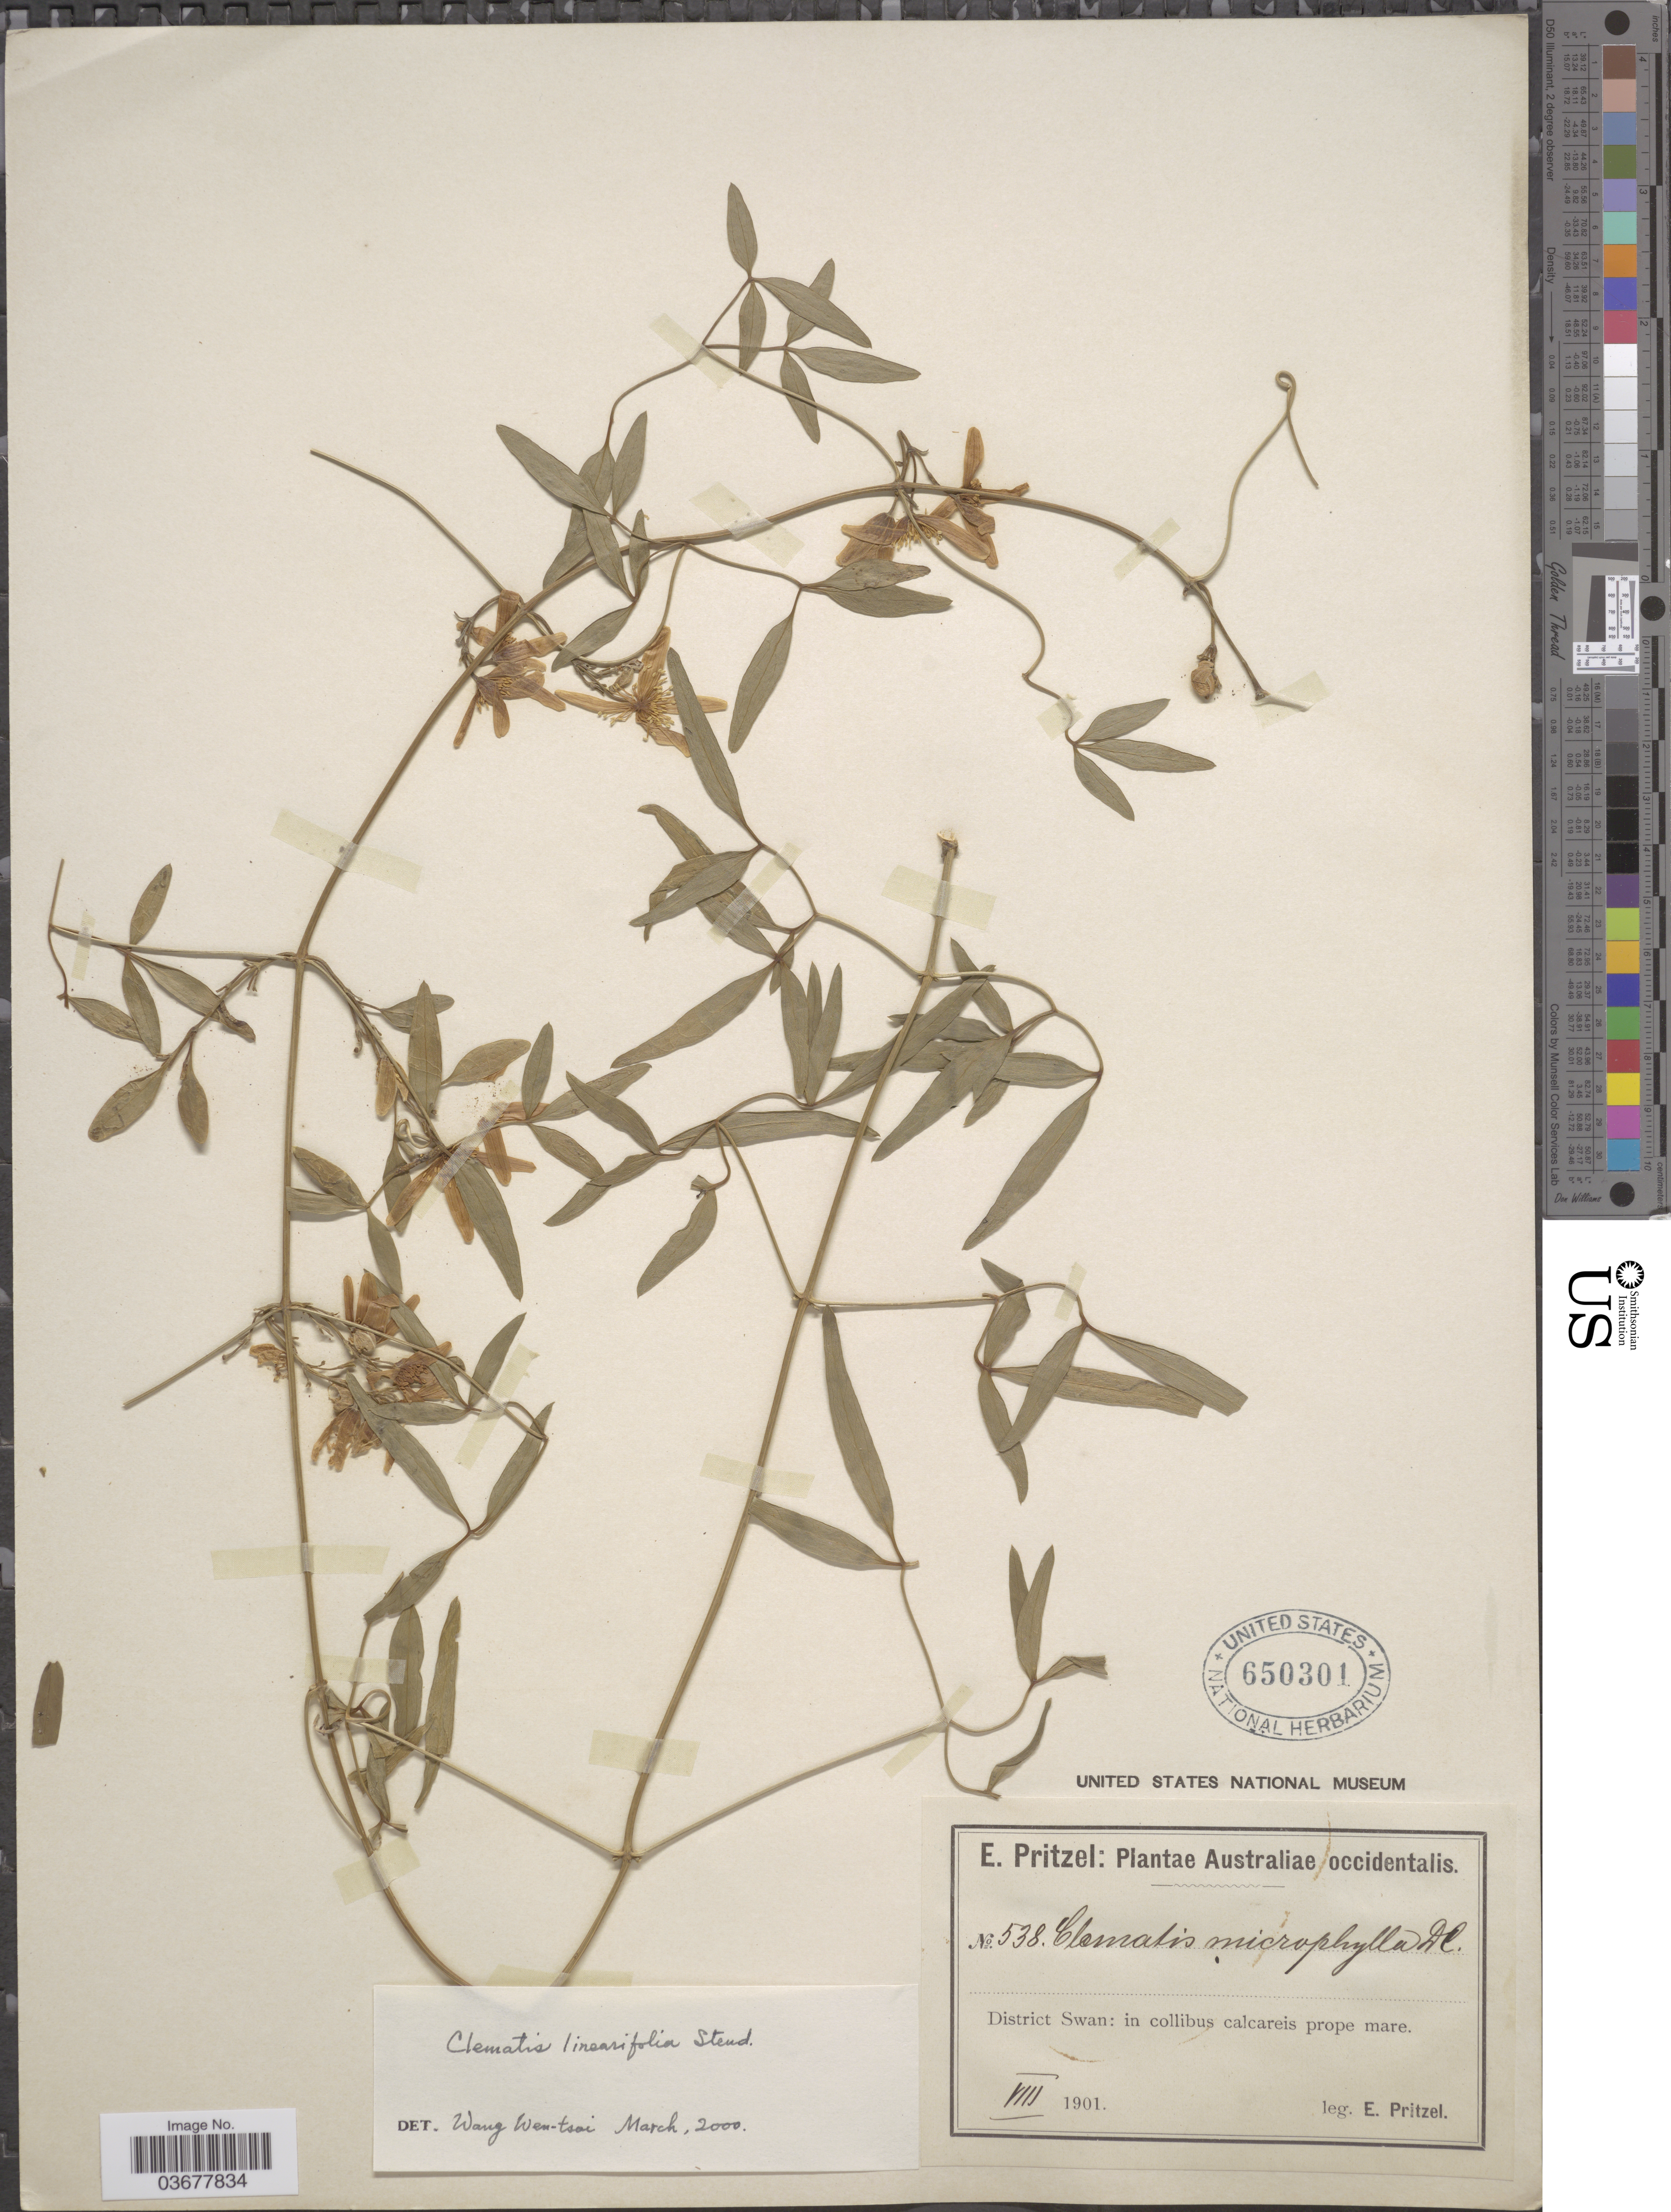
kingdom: Plantae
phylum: Tracheophyta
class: Magnoliopsida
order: Ranunculales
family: Ranunculaceae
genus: Clematis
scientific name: Clematis linearifolia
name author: Steud.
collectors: E. G. Pritzel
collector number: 538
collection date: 1901-08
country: Australia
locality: Australiae occidentalis. District Swan: in collibus calcareis prope mare.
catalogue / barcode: US 650301